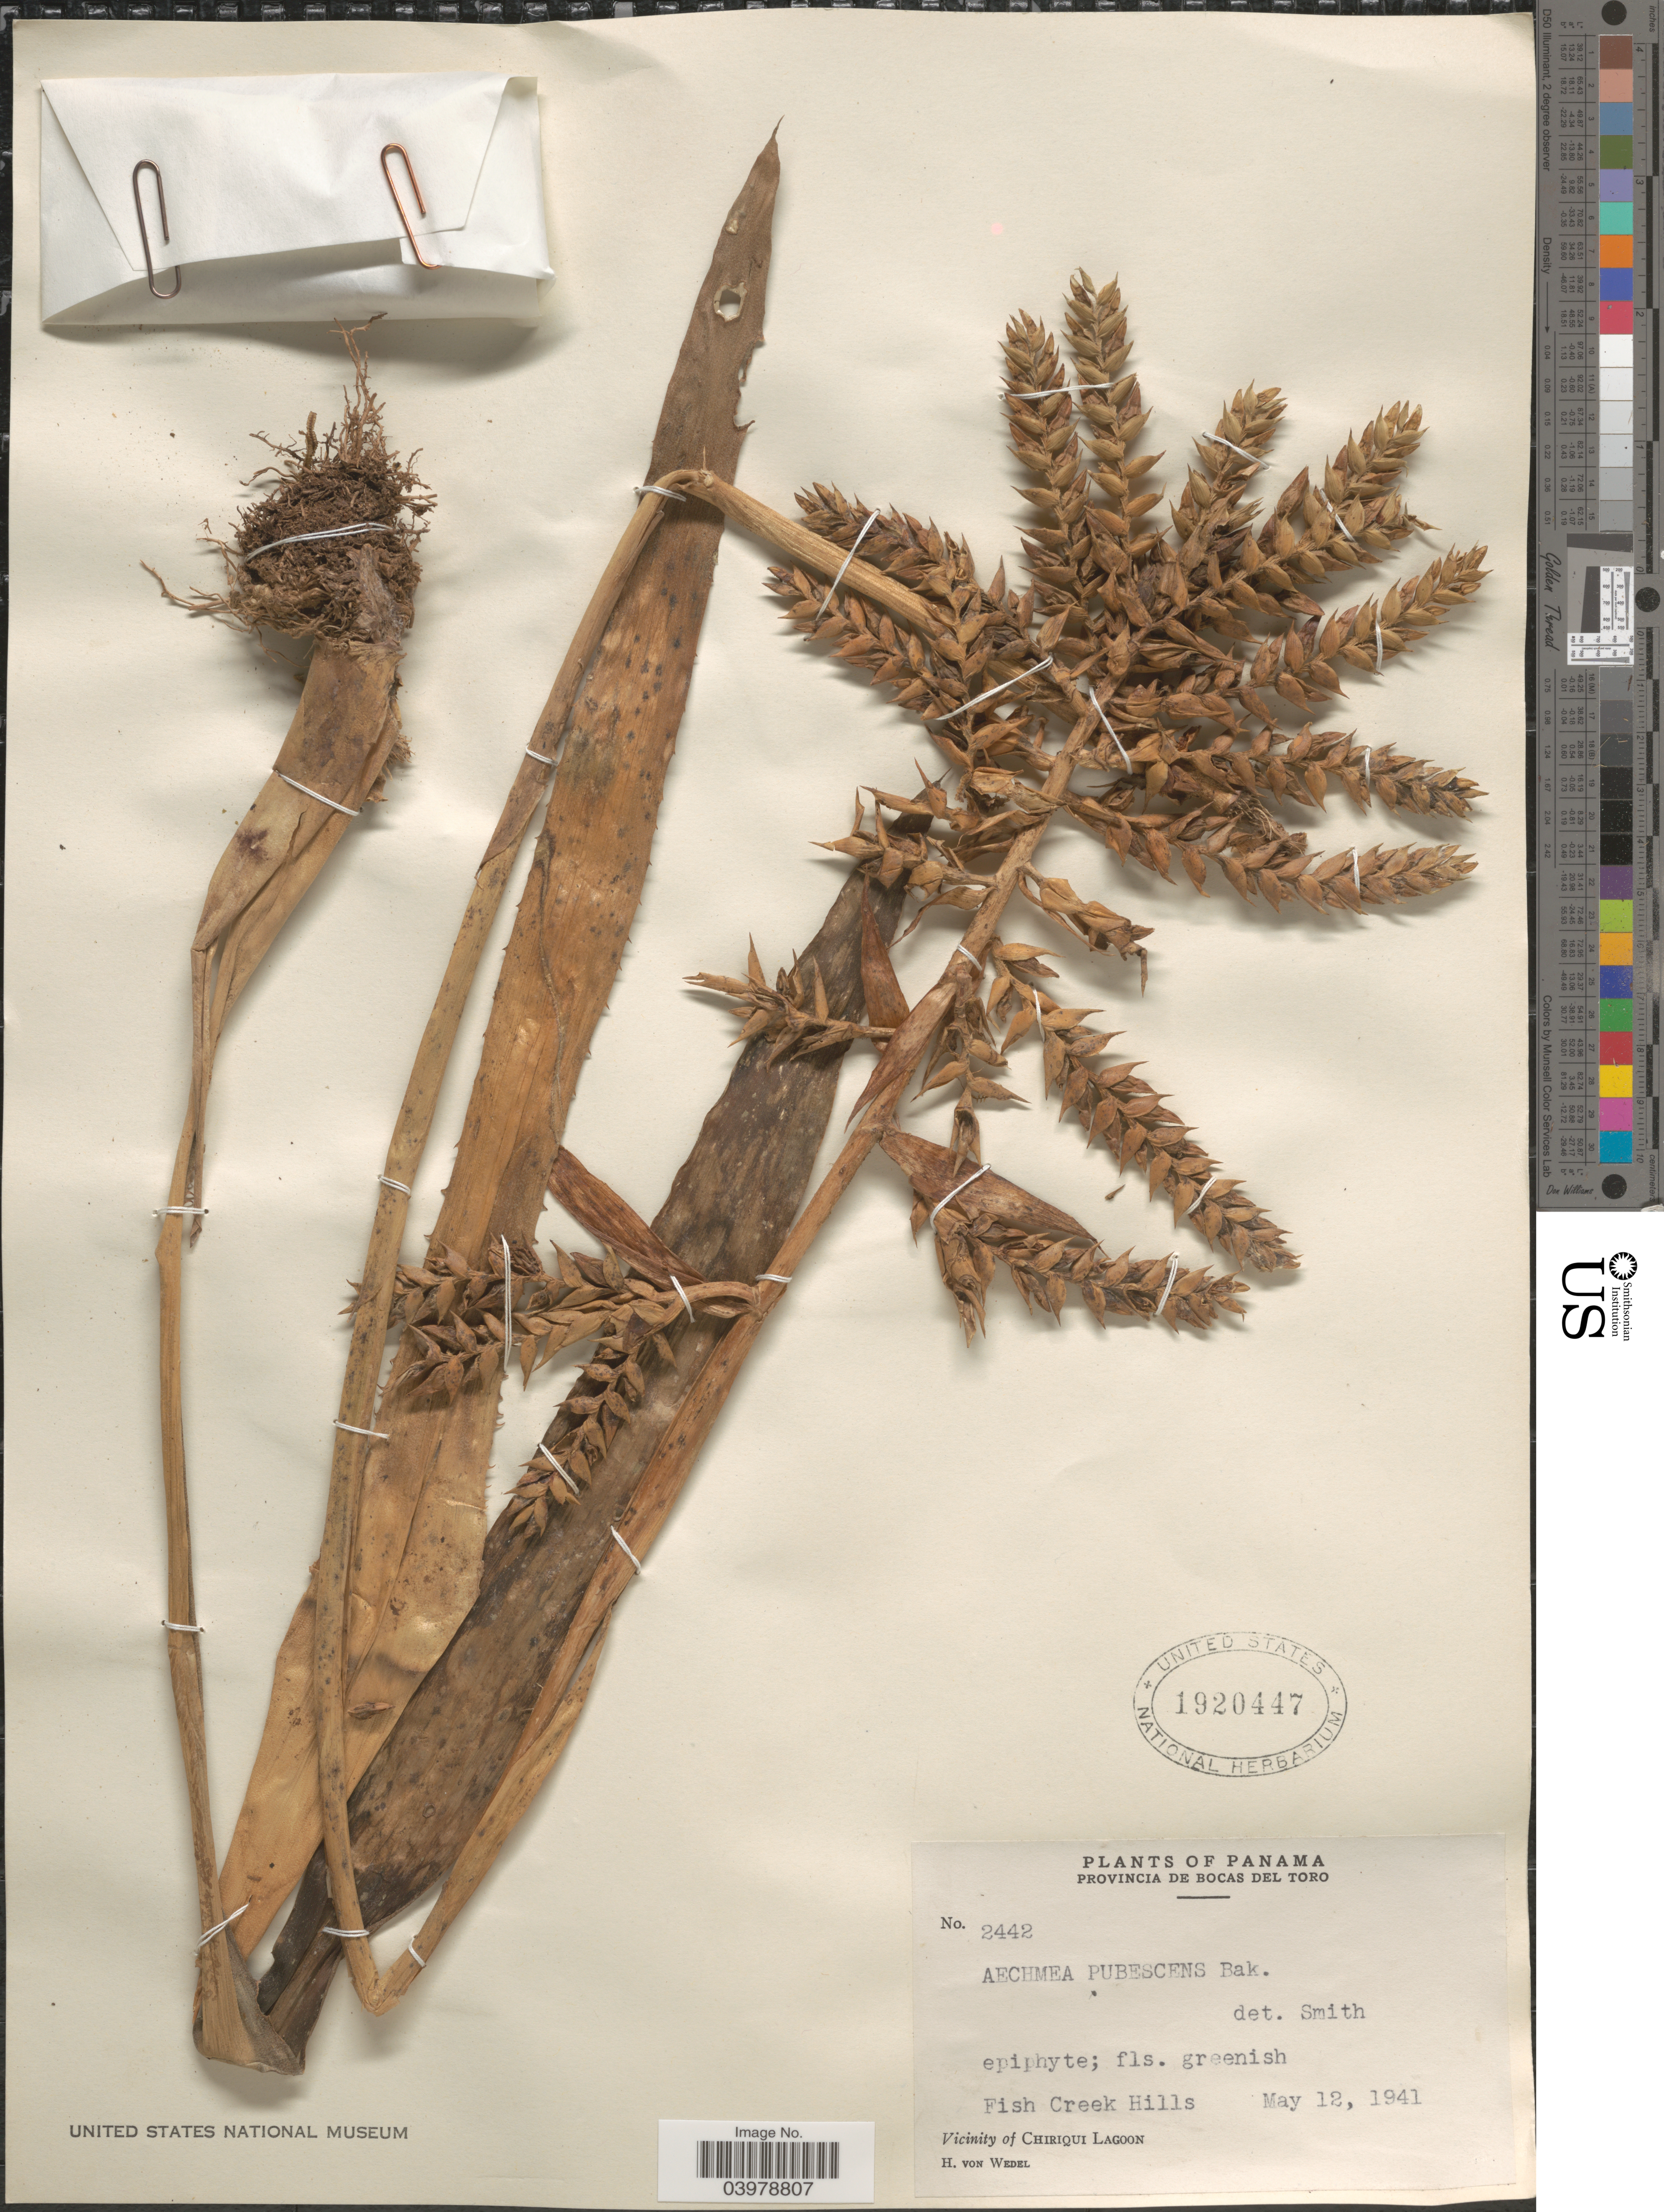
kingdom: Plantae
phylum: Tracheophyta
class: Liliopsida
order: Poales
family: Bromeliaceae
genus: Aechmea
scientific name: Aechmea pubescens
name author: Baker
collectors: H. von Wedel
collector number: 2442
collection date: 1941-05-12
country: Panama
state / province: Bocas del Toro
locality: Fish Creek Hills. Vicinity of Chiriqui Lagoon.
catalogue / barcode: US 1920447